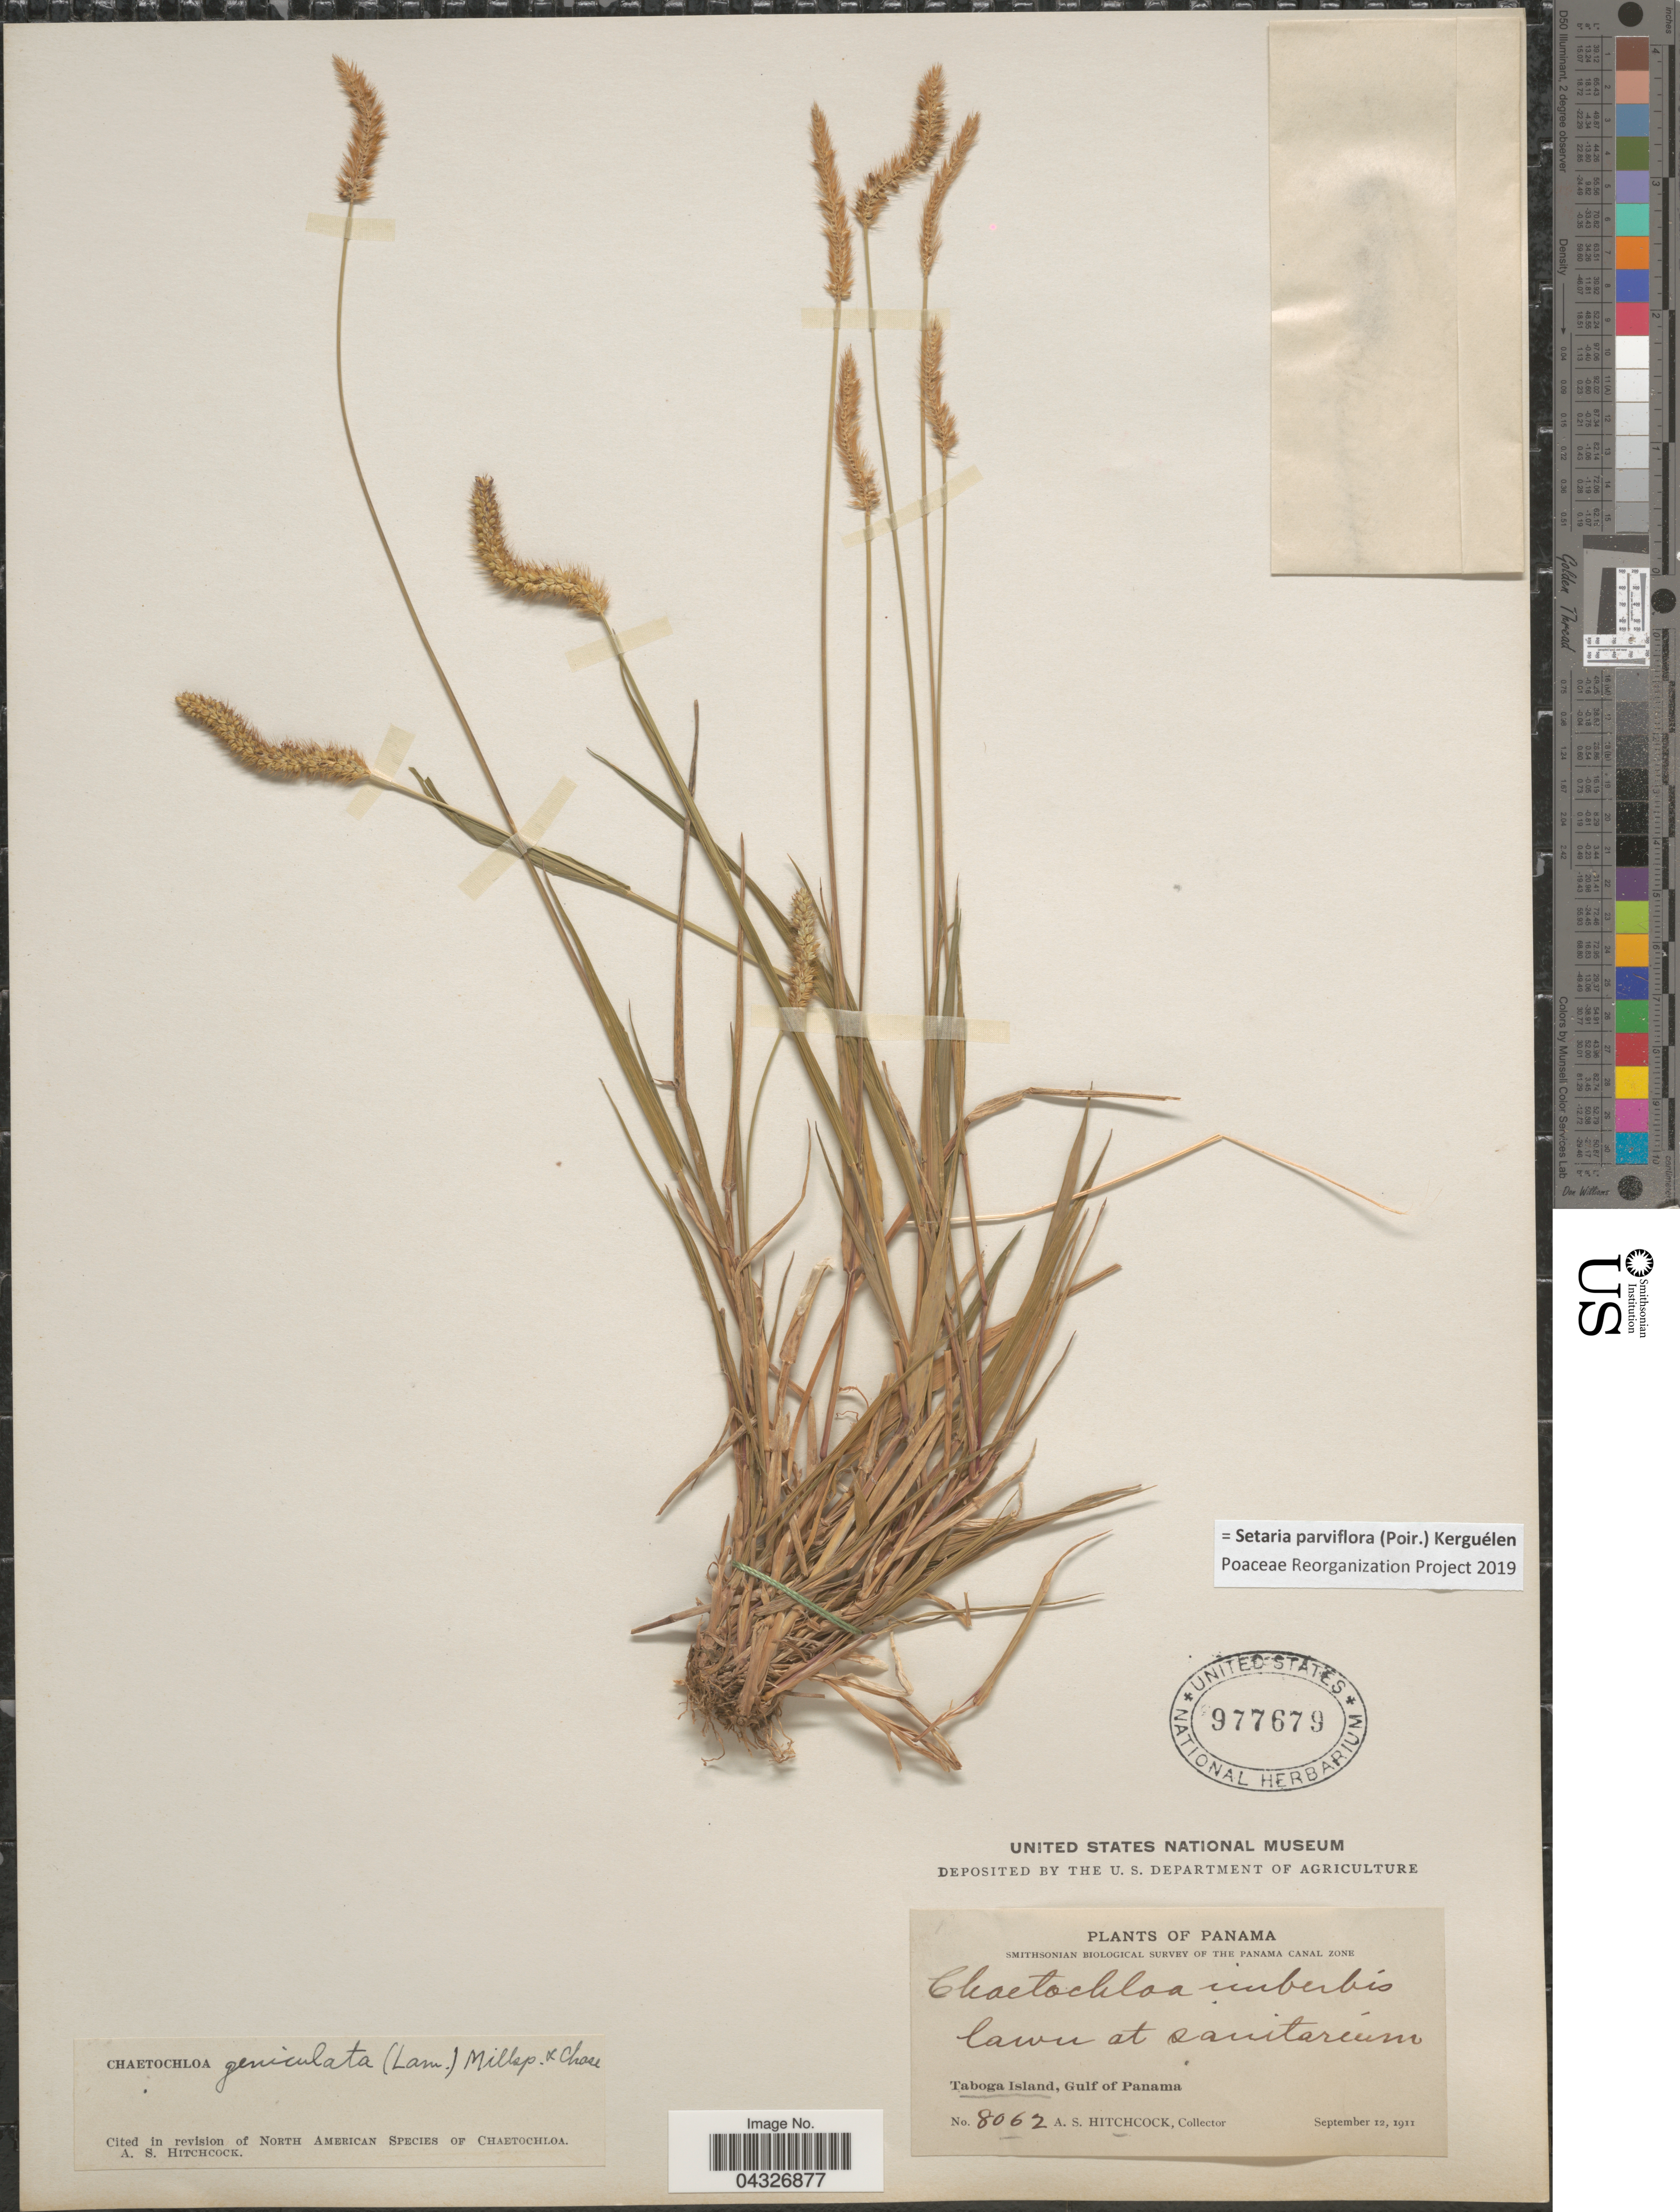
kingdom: Plantae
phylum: Tracheophyta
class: Liliopsida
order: Poales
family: Poaceae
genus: Setaria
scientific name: Setaria parviflora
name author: (Poir.) Kerguélen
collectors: A. S. Hitchcock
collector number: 8062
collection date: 1911-09-12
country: Panama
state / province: Panamá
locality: Smithsonian Biological Survey of the Panama Canal Zone. Lawn at sanitarium. Taboga Island, Gulf of Panama.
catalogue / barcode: US 977679